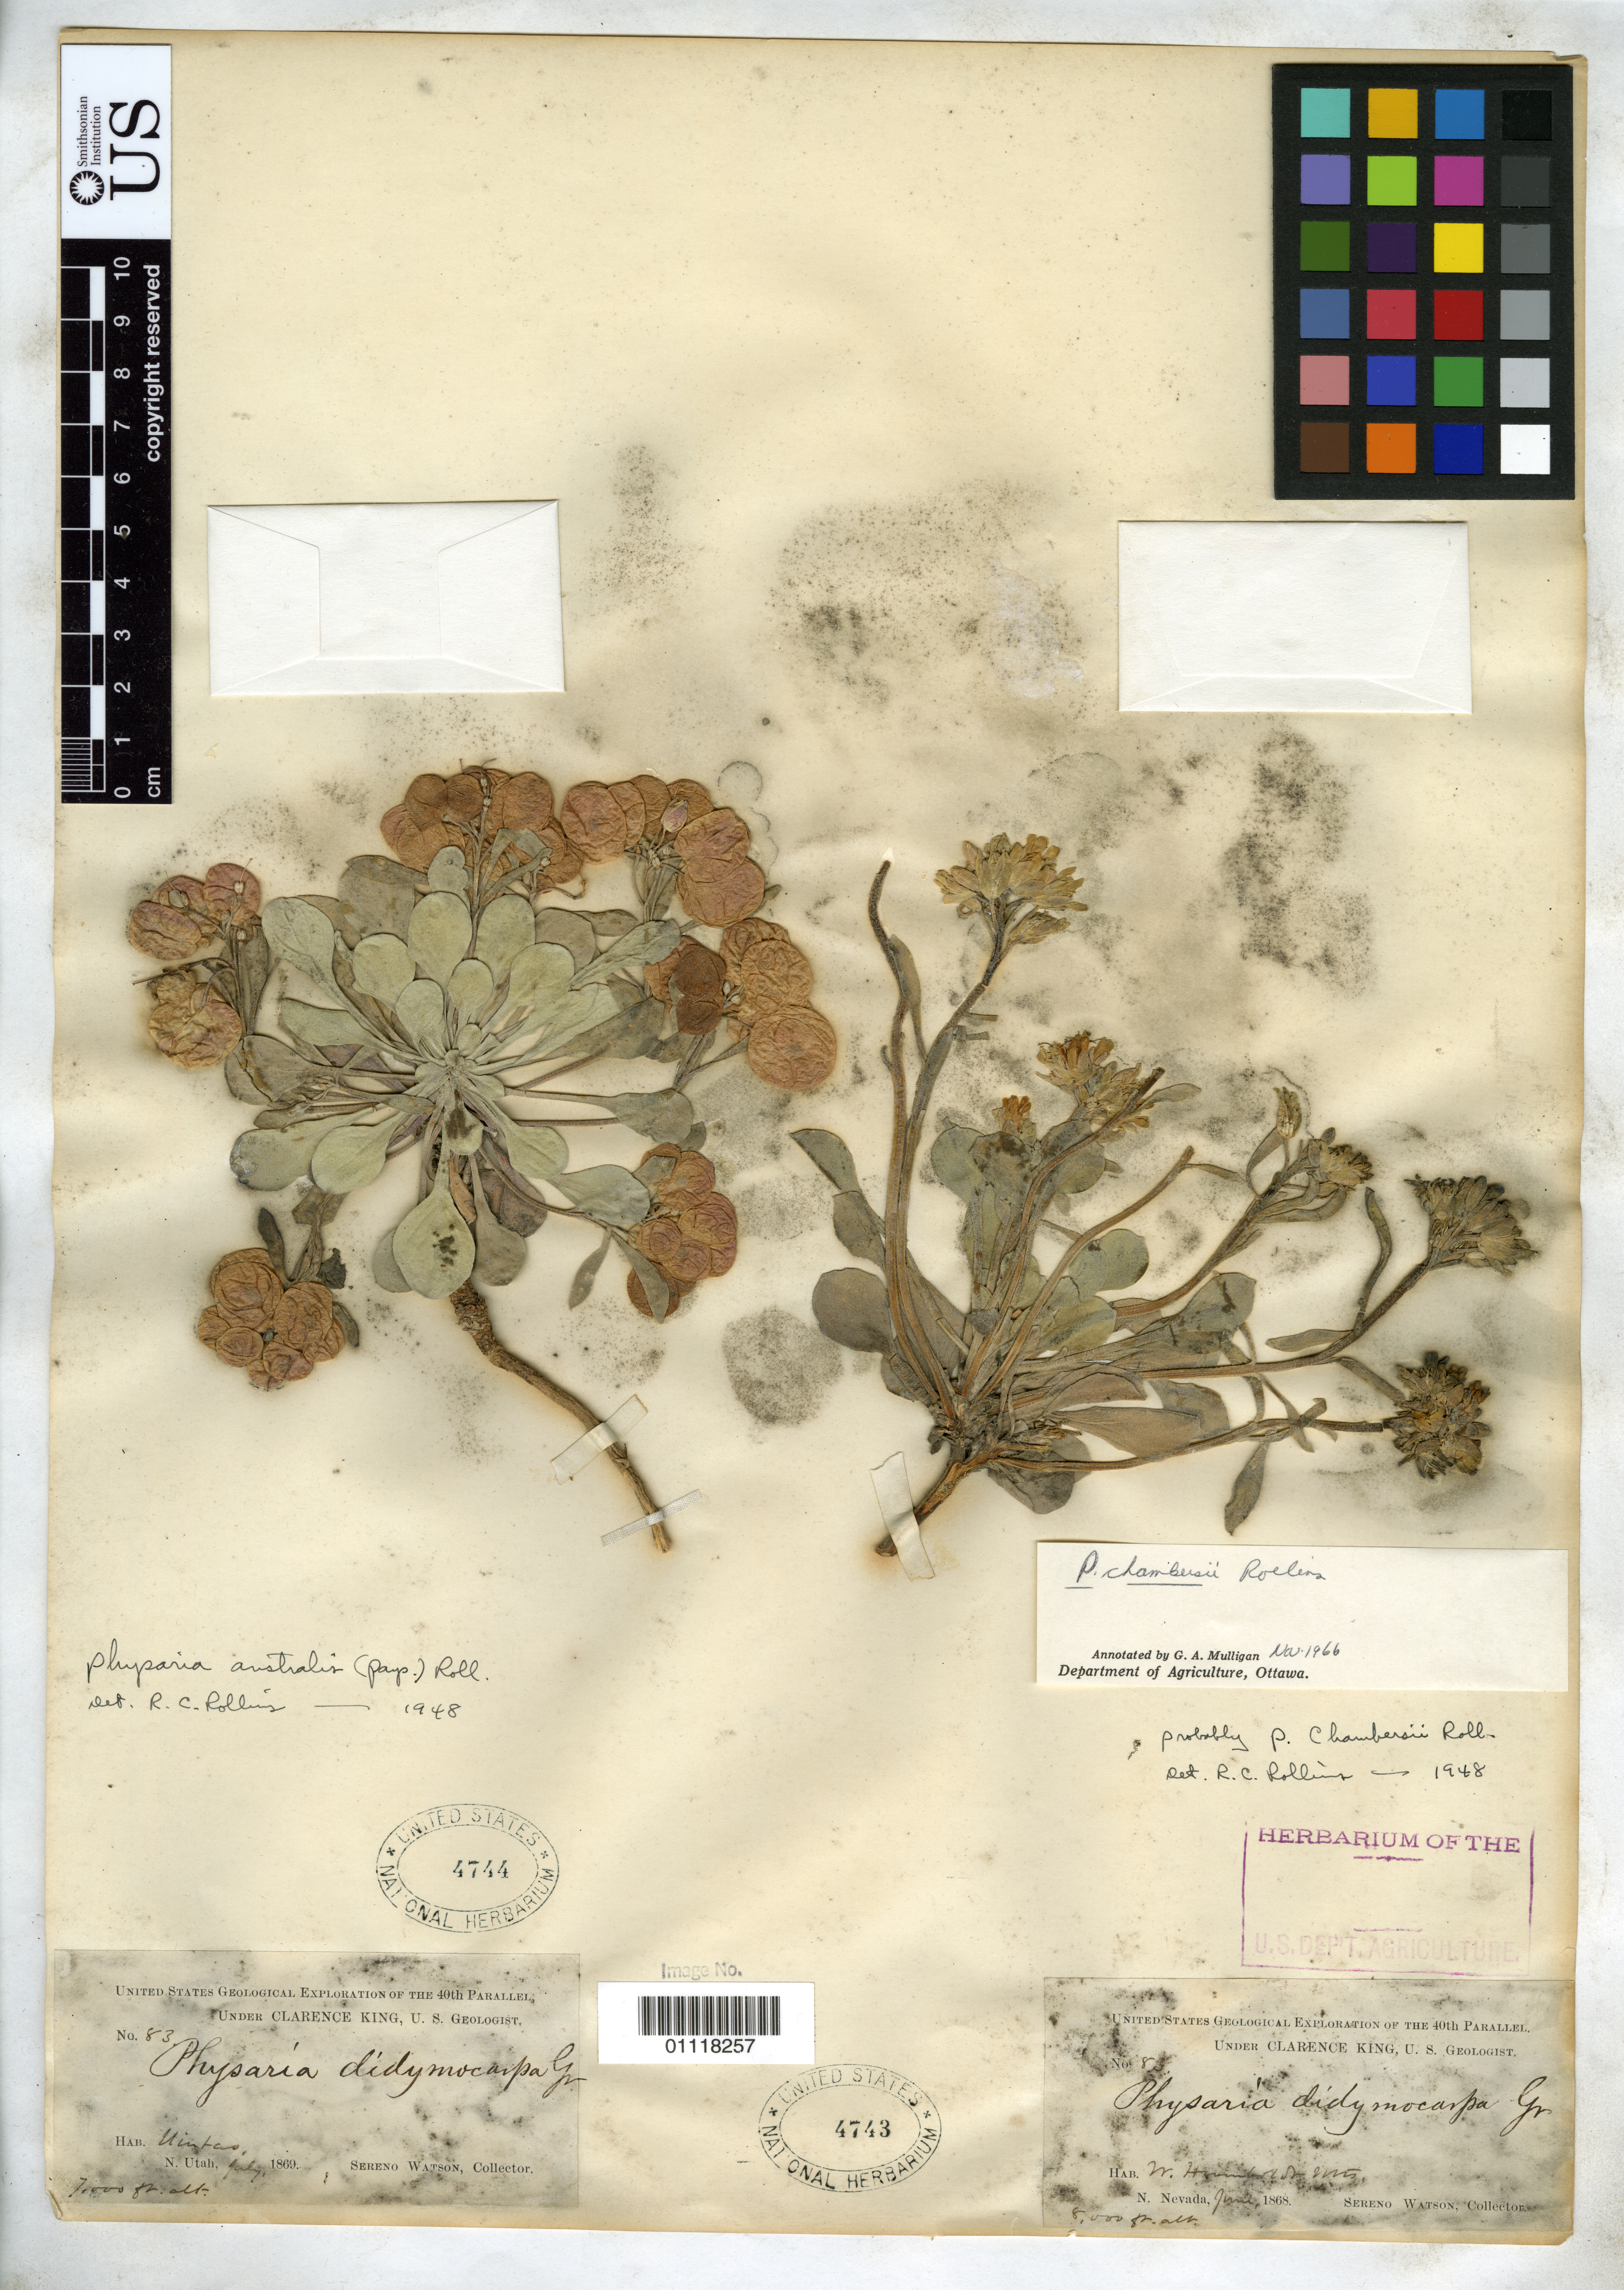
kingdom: Plantae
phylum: Tracheophyta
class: Magnoliopsida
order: Brassicales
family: Brassicaceae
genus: Physaria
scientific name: Physaria chambersii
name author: Rollins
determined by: Mulligan, G. A.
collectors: S. Watson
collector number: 83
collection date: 1868-06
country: United States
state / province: Nevada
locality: W. Humboldt Mts., N. Nevada.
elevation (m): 2438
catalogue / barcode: US 4743-2